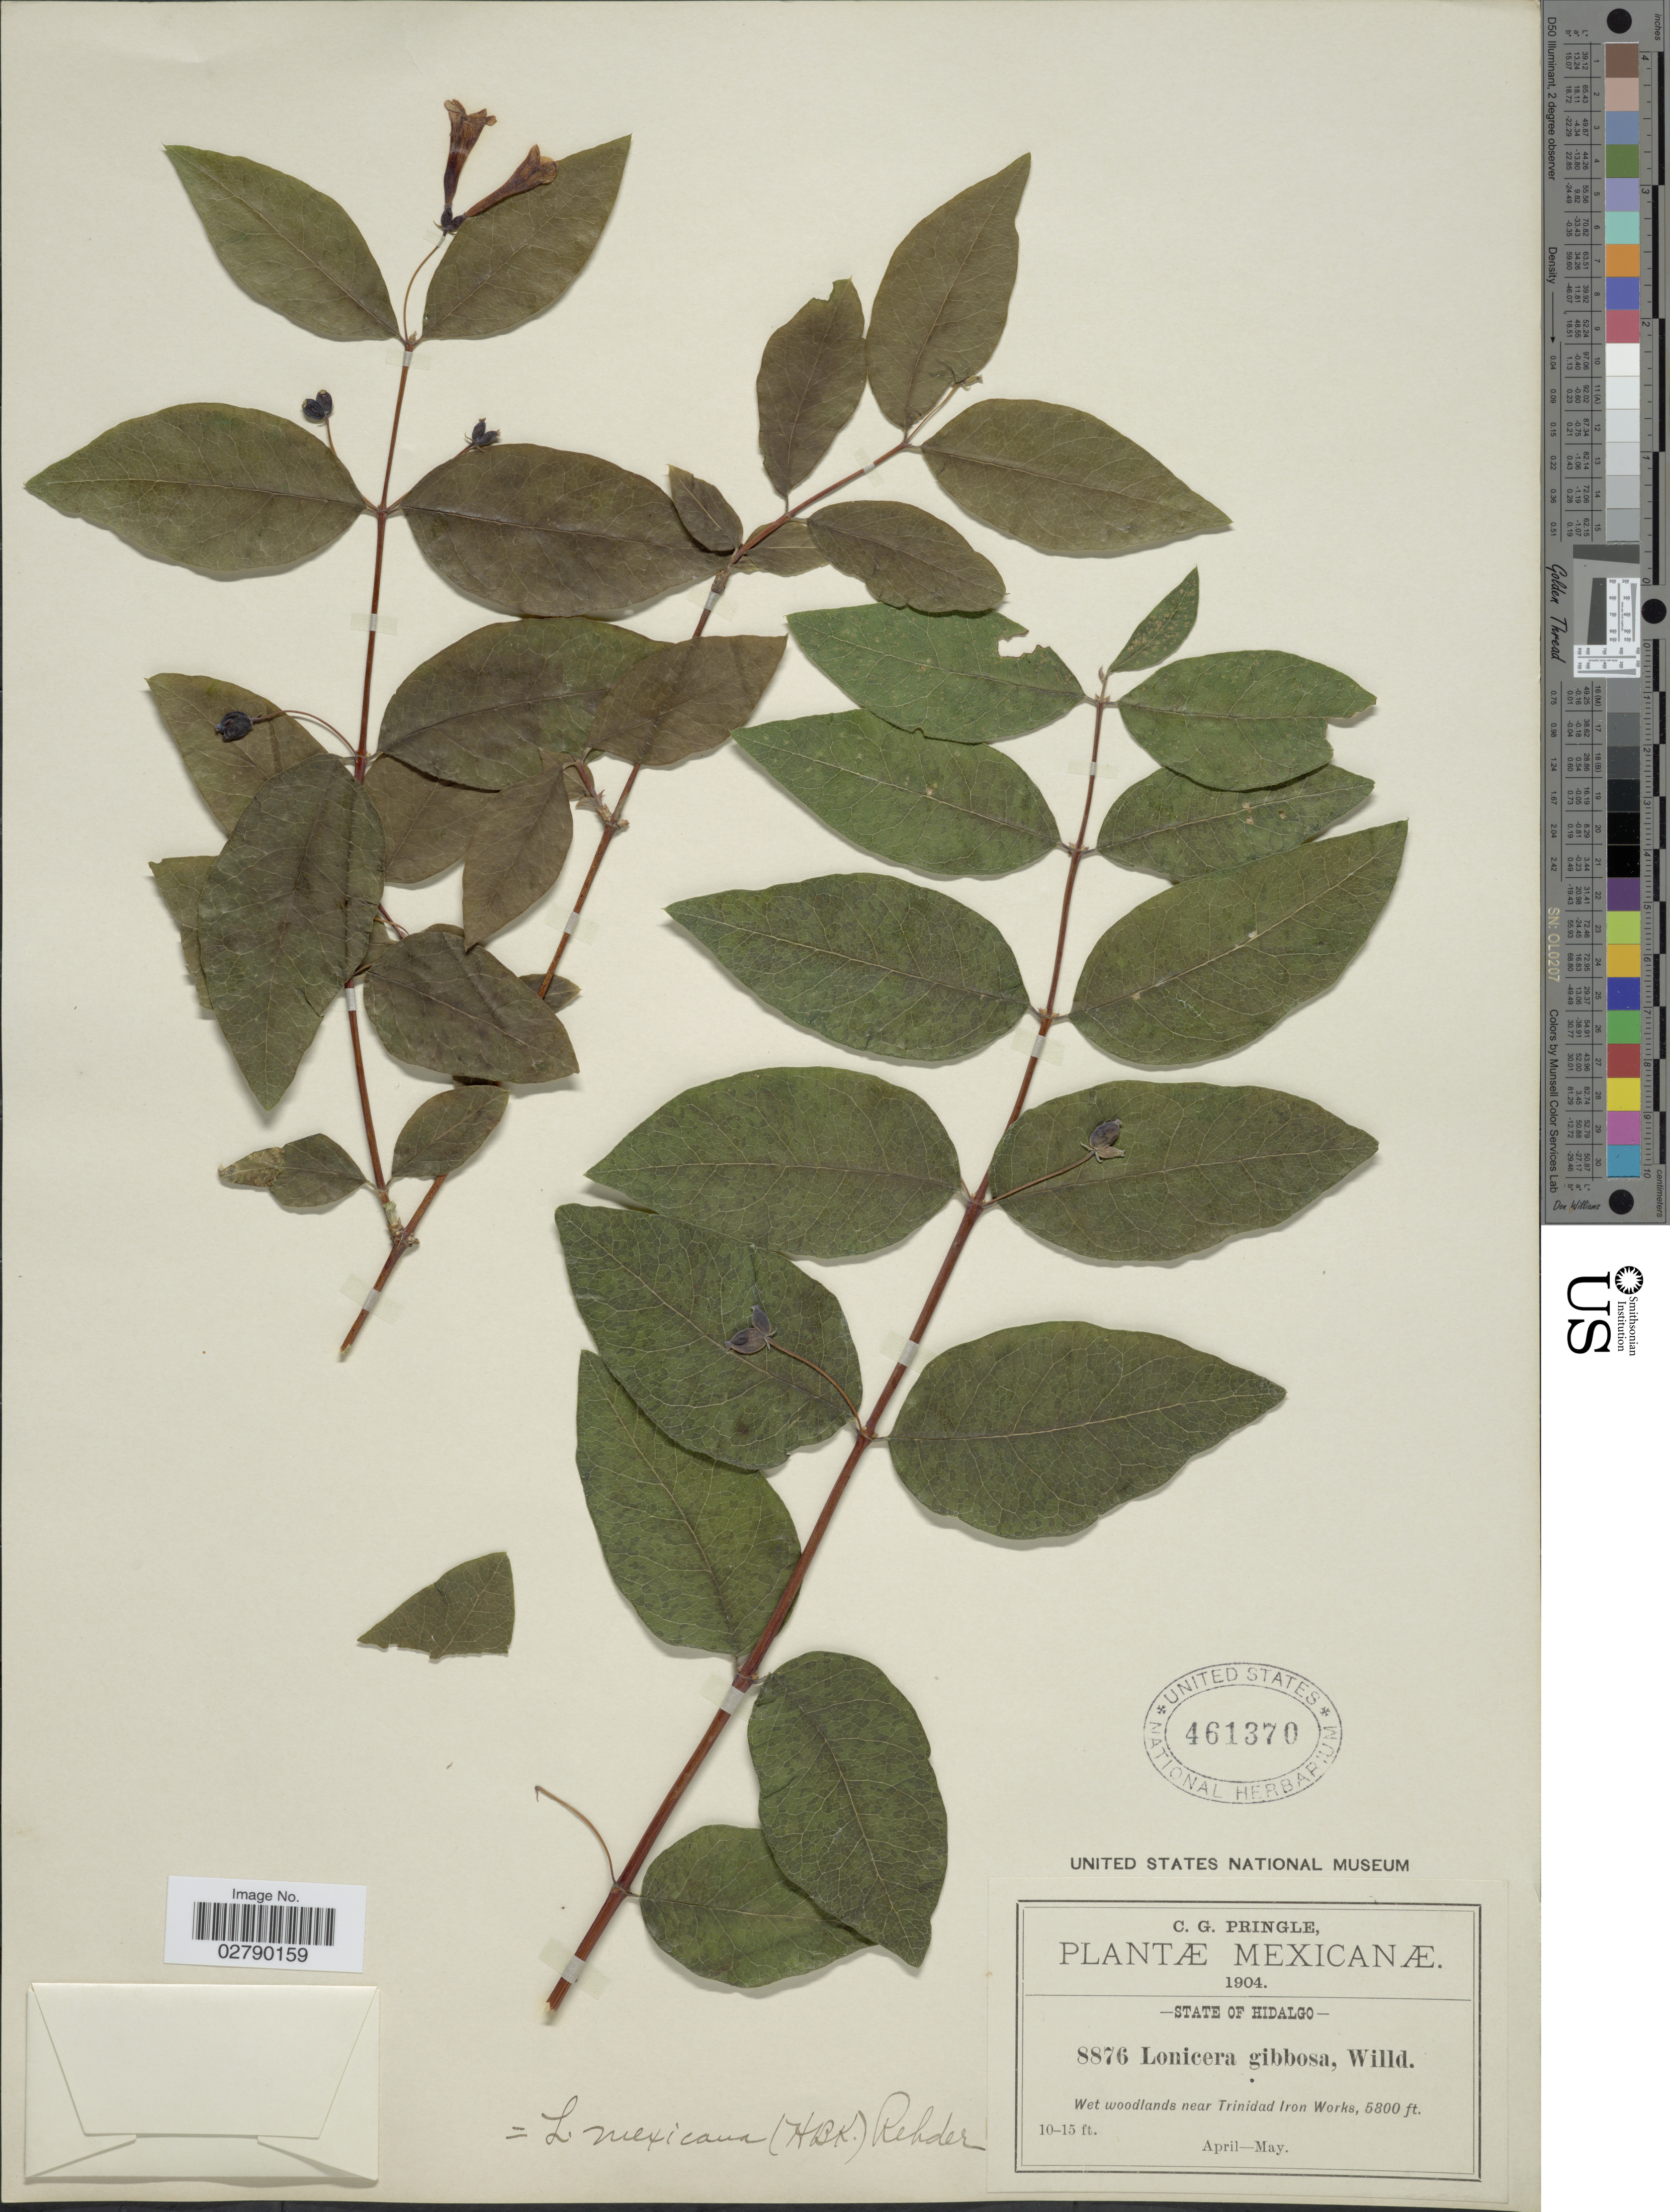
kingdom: Plantae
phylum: Tracheophyta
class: Magnoliopsida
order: Dipsacales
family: Caprifoliaceae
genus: Lonicera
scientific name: Lonicera mexicana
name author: (Kunth) Rehder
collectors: C. G. Pringle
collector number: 8876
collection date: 1904-04/1904-05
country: Mexico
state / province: Hidalgo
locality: Wet woodlands near Trinidad Iron Works.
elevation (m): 1768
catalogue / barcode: US 461370